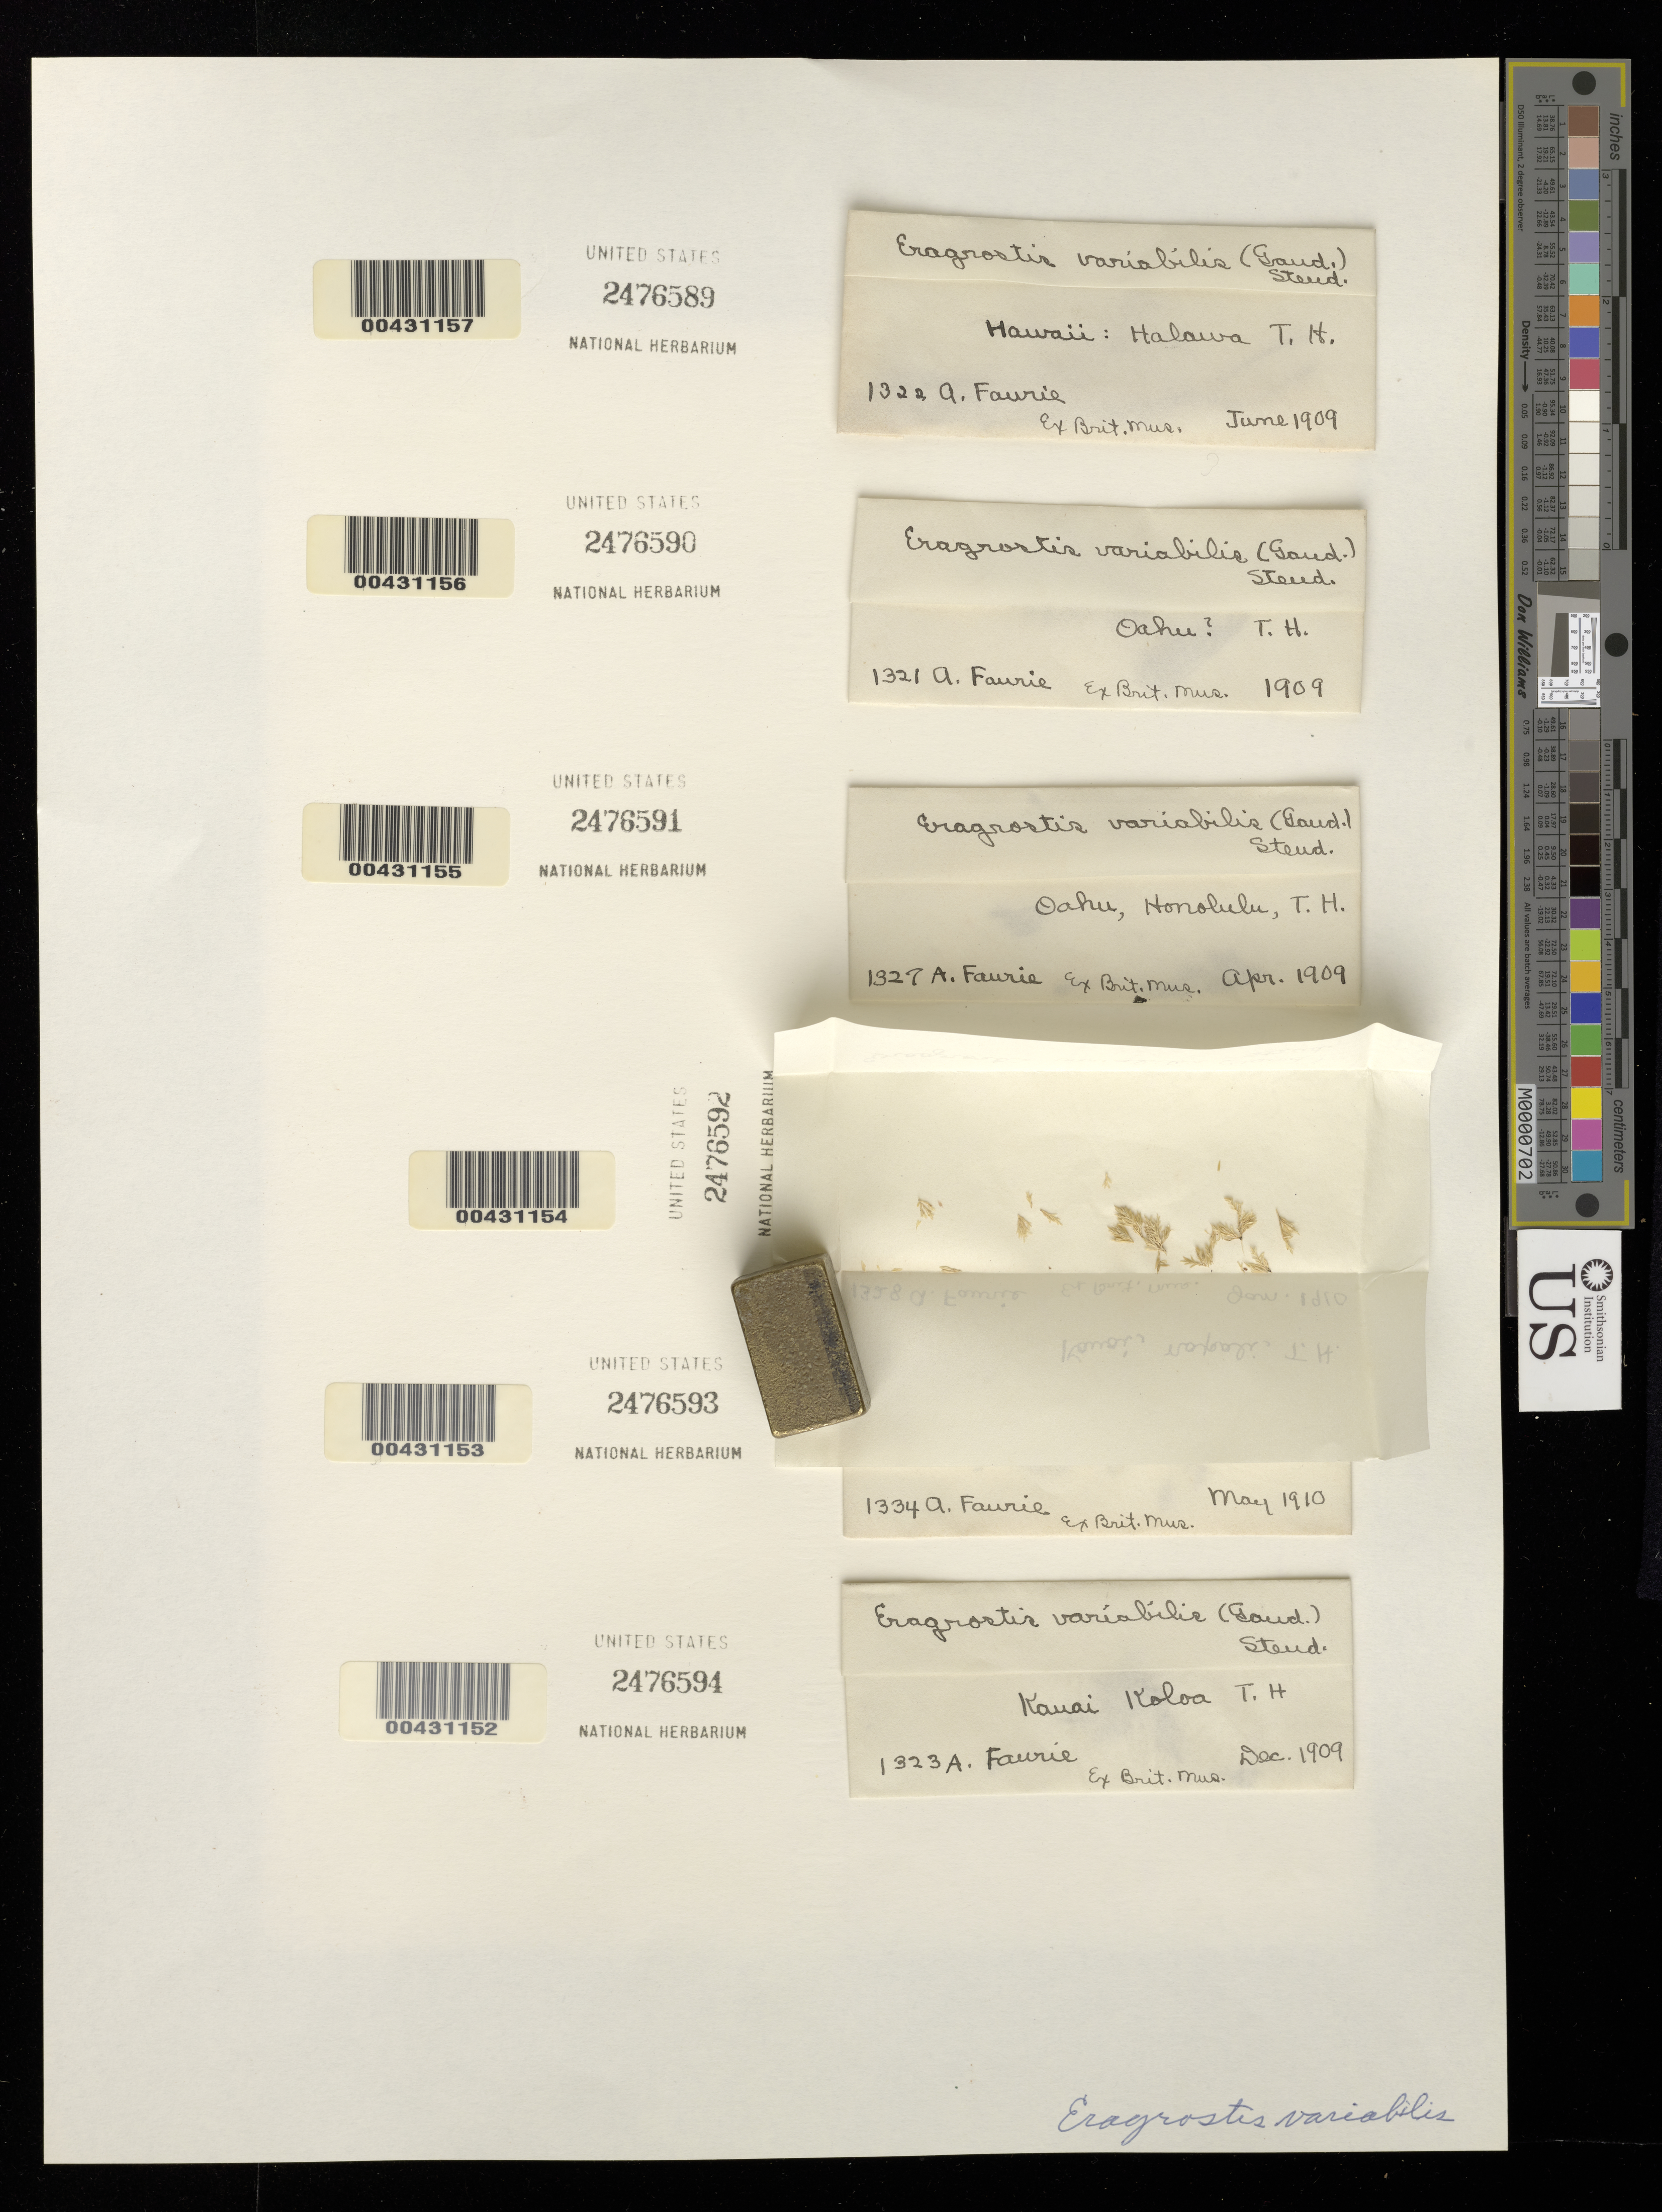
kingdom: Plantae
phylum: Tracheophyta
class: Liliopsida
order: Poales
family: Poaceae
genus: Eragrostis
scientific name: Eragrostis variabilis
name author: (Gaudich.) Steud.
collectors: A. Faurie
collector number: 1328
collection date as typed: Jan 1910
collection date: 1910-01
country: United States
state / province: Hawaii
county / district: Kauai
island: Kaua'i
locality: Napali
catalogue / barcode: US 2476592